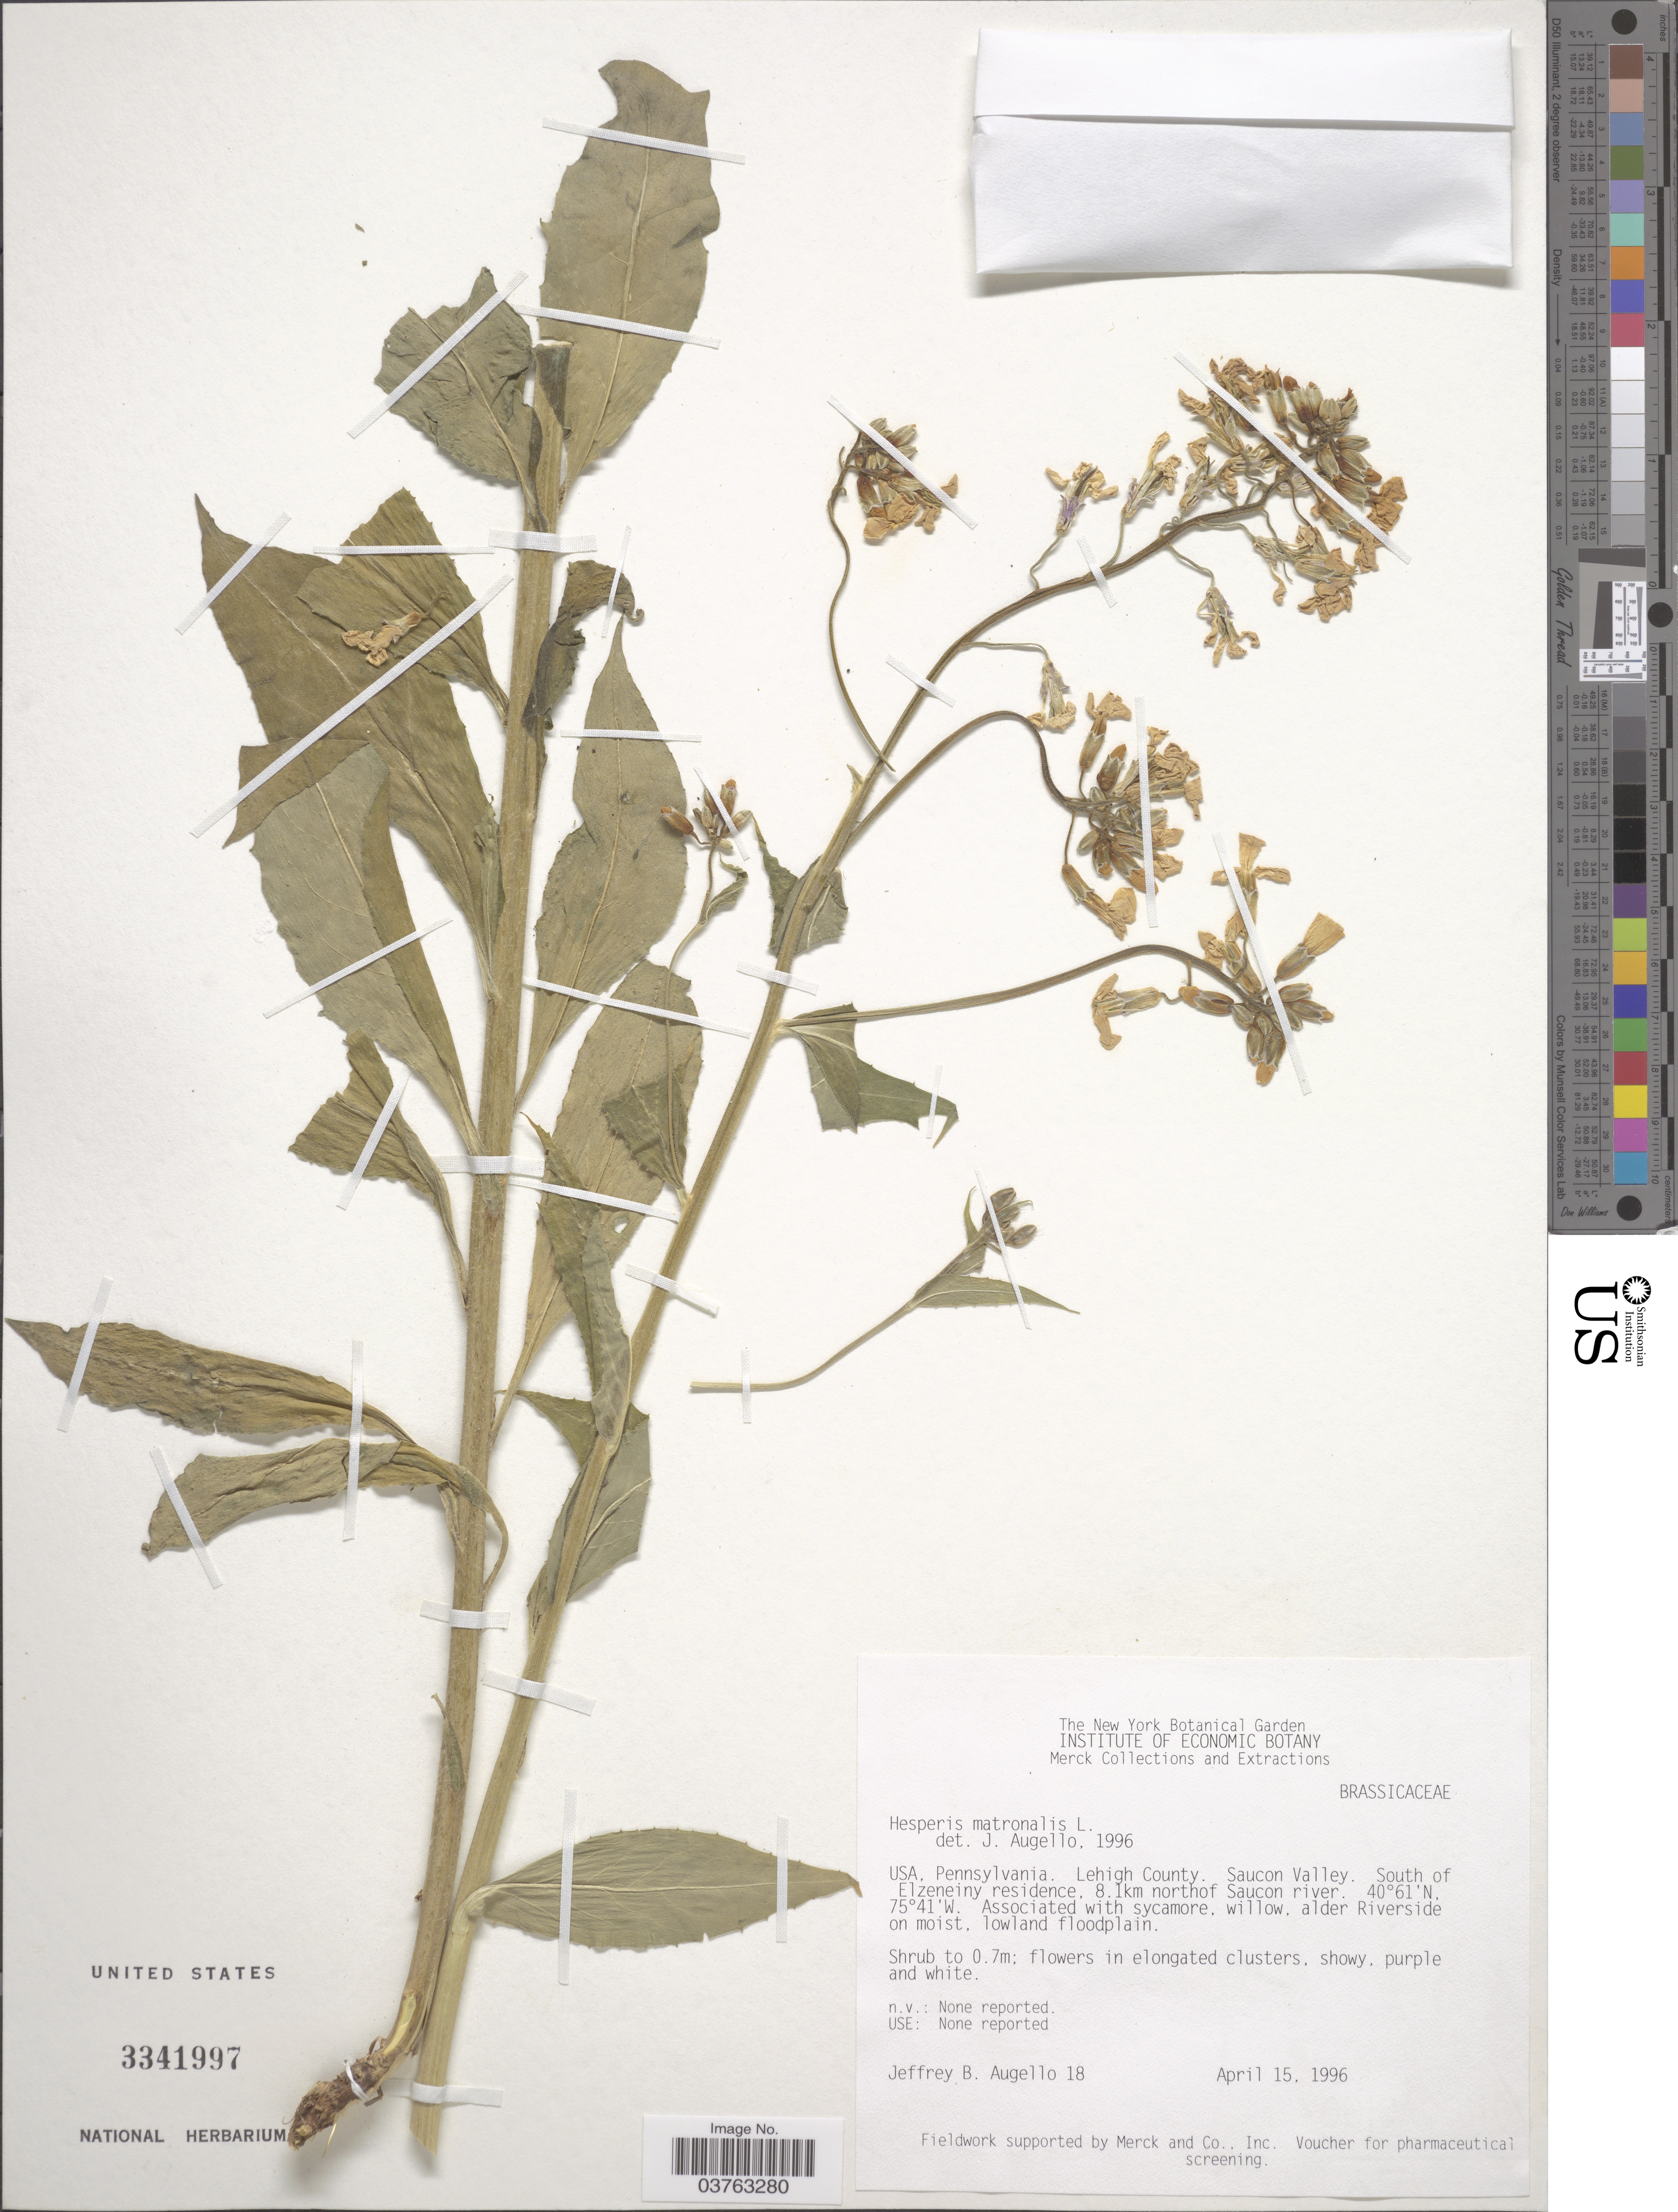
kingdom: Plantae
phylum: Tracheophyta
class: Magnoliopsida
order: Brassicales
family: Brassicaceae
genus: Hesperis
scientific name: Hesperis matronalis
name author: L.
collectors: J. Augello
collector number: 18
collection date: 1996-04-15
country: United States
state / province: Pennsylvania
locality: Lehigh County. Saucon Valley. South of Elzeneiny residence, 8.1 km north of Saucon river.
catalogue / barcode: US 3341997